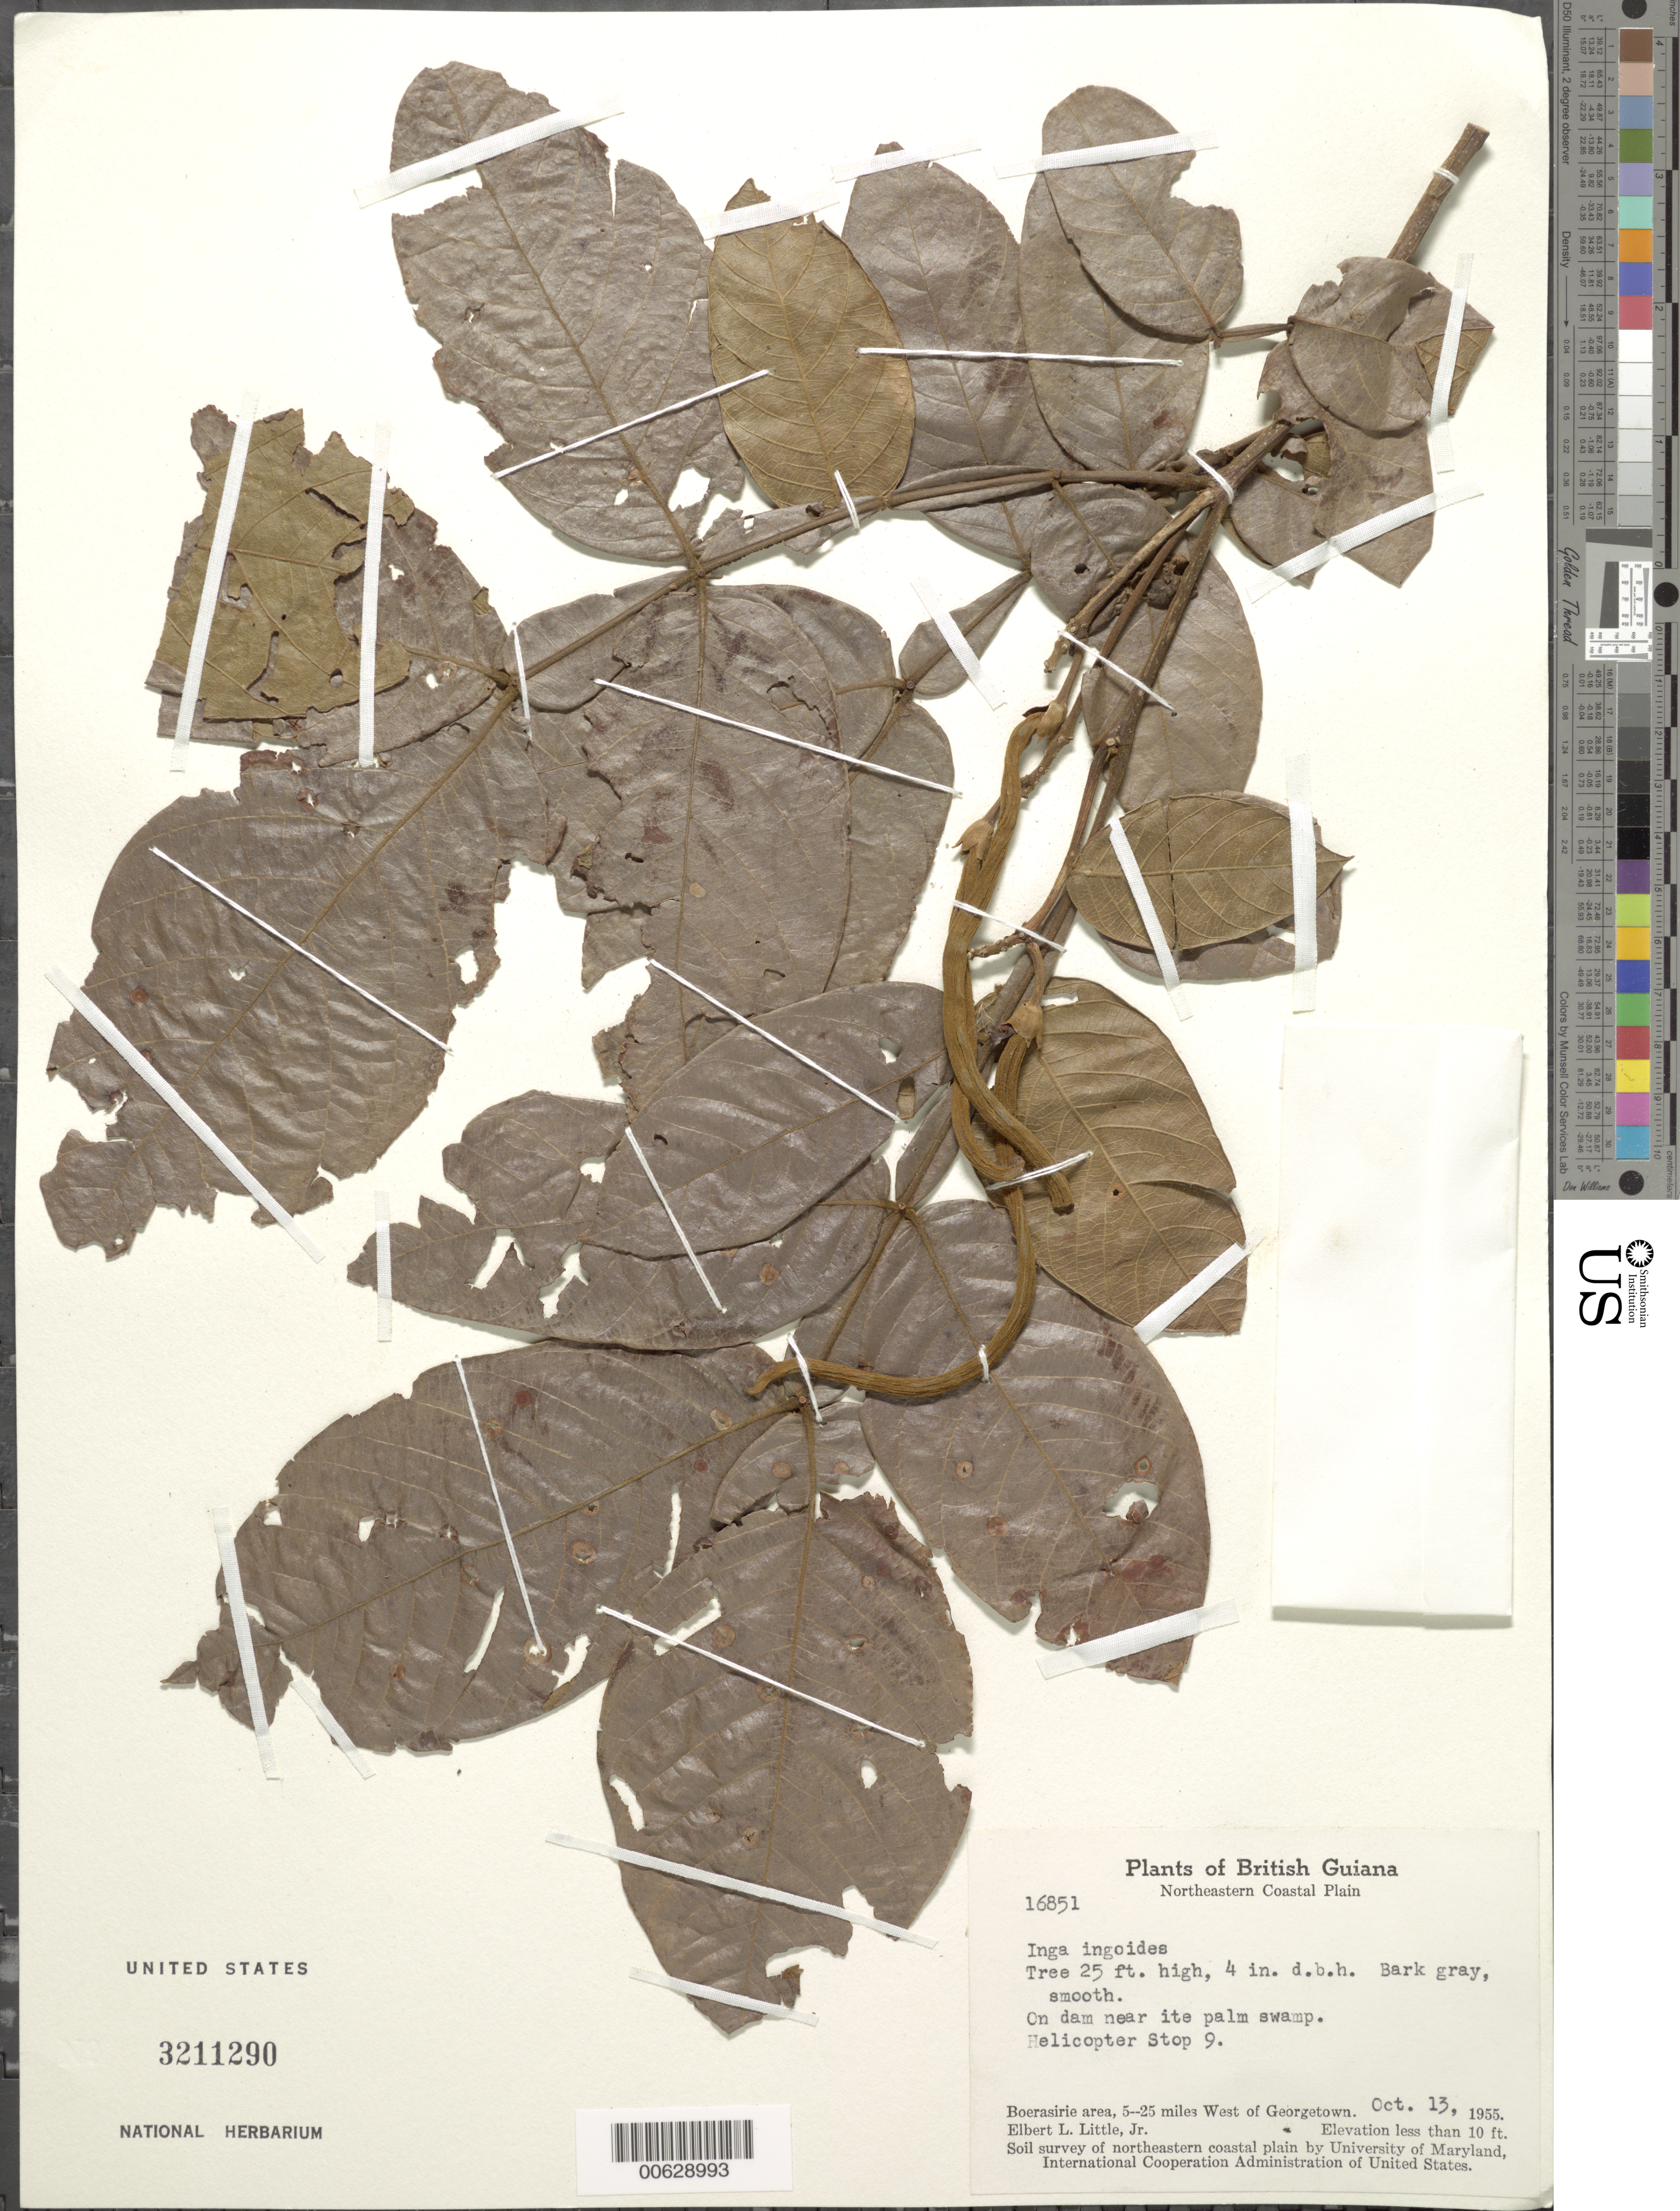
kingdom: Plantae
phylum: Tracheophyta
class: Magnoliopsida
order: Fabales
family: Fabaceae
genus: Inga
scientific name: Inga ingoides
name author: (Rich.) Willd.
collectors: E. L. Little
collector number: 16851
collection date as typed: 13-Oct-55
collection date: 1955-10-13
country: Guyana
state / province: Essequibo Isl-W. Demerara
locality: Boerasirie area, 5-25 miles West of Georgetown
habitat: On dam near Ite palm swamp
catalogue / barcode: US 3211290